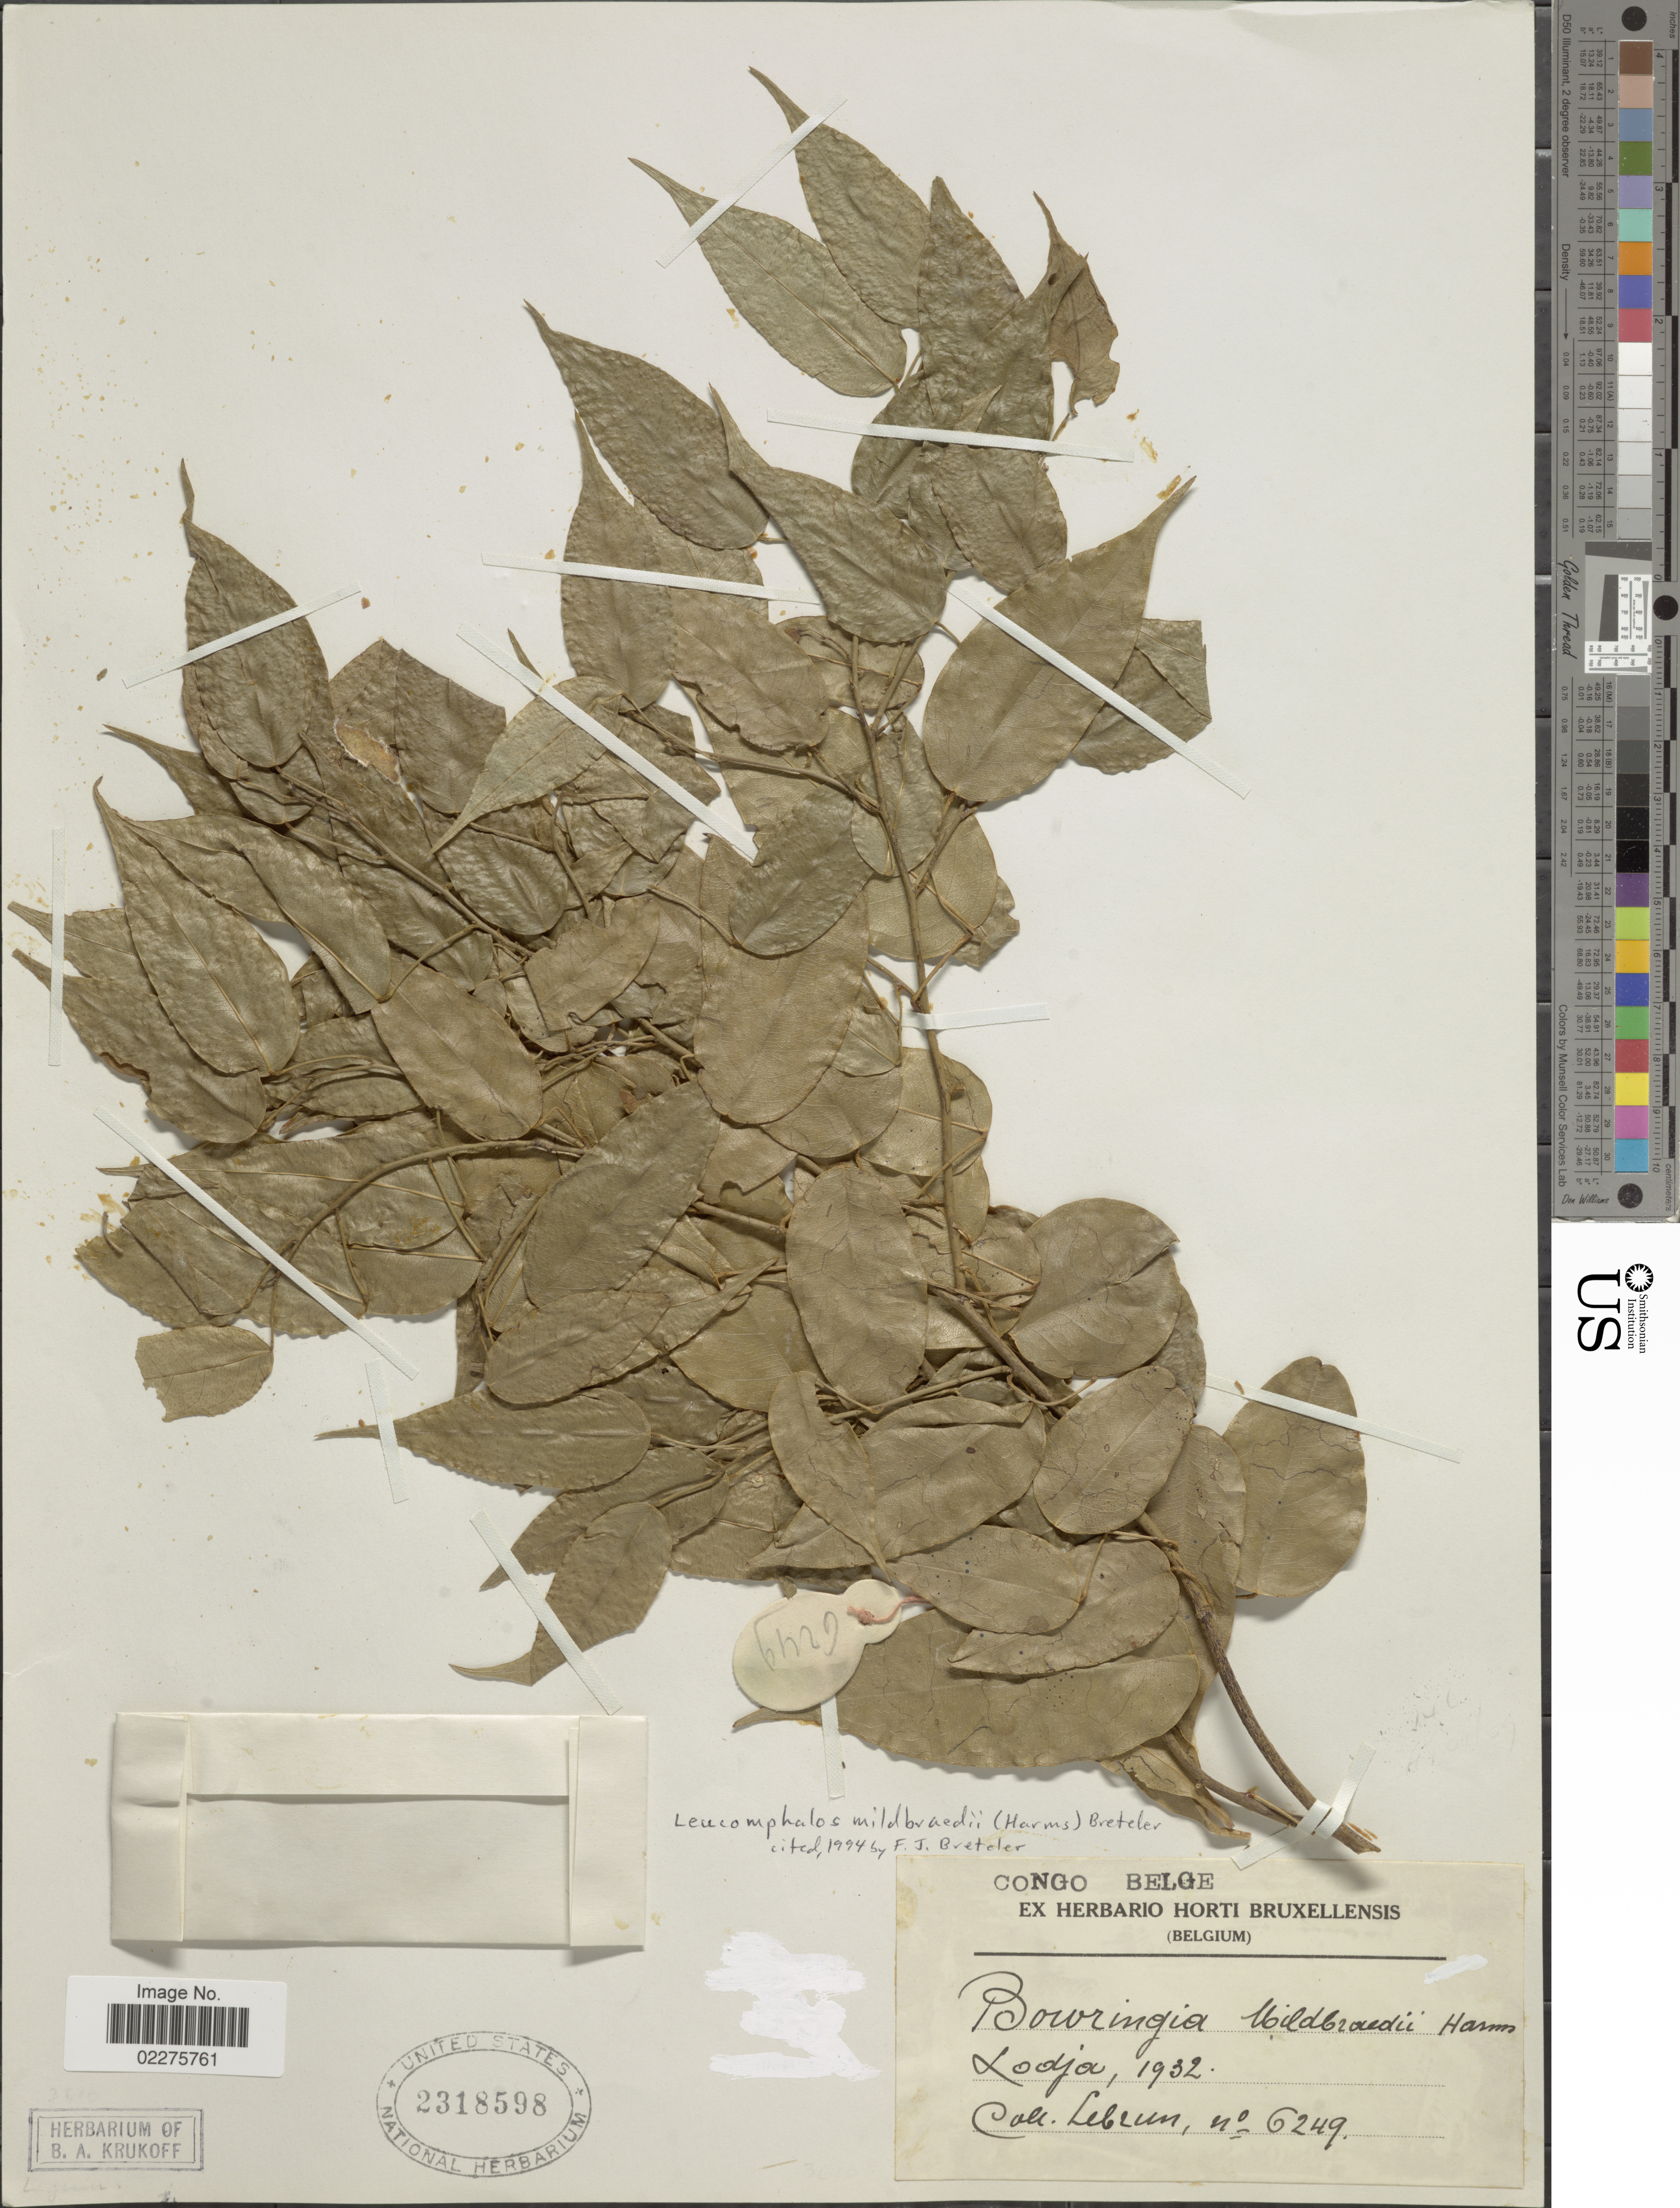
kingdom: Plantae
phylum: Tracheophyta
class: Magnoliopsida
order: Fabales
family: Fabaceae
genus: Bowringia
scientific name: Bowringia mildbraedii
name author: Harms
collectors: J.A. Lebrun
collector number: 6249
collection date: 1932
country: Congo, Democratic Republic of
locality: Congo Belge. Lodja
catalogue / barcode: US 2318598